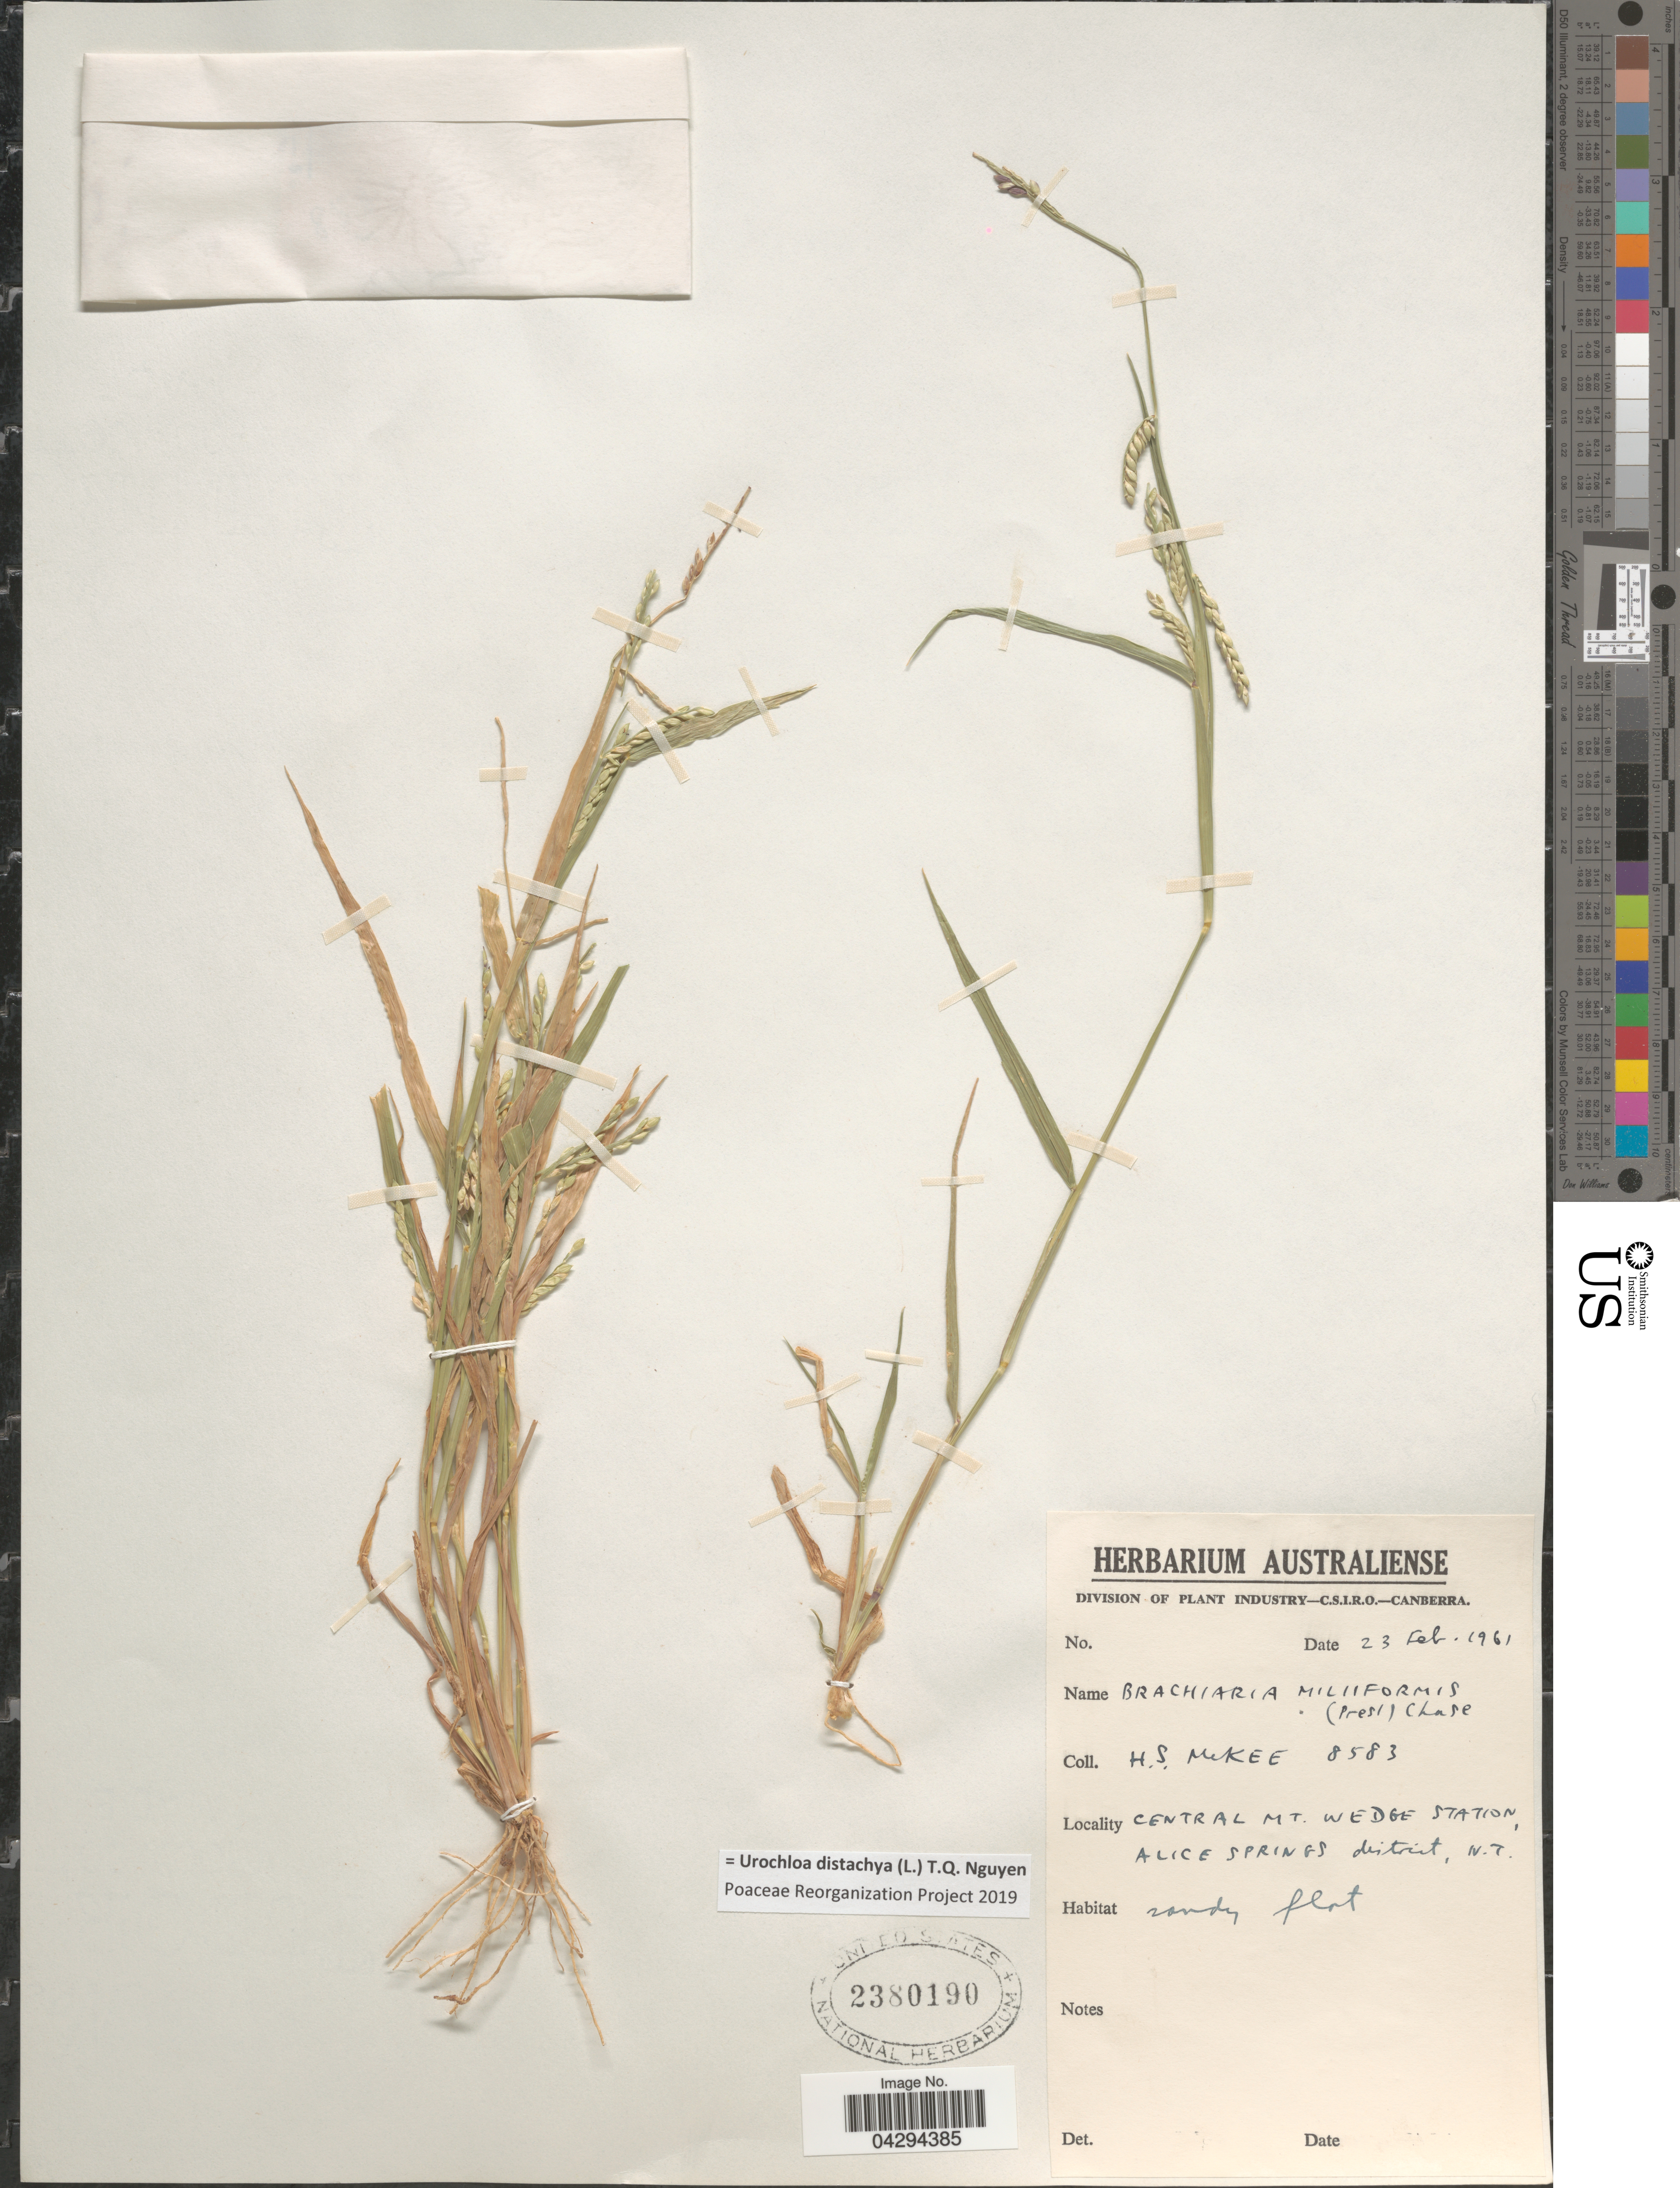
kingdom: Plantae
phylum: Tracheophyta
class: Liliopsida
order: Poales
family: Poaceae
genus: Urochloa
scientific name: Urochloa distachya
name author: (L.) T.Q. Nguyen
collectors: H. S. McKee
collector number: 8583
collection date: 1961-02-23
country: Australia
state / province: Northern Territory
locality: Central Mt. Wedge Station, Alice Springs district.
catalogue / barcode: US 2380190